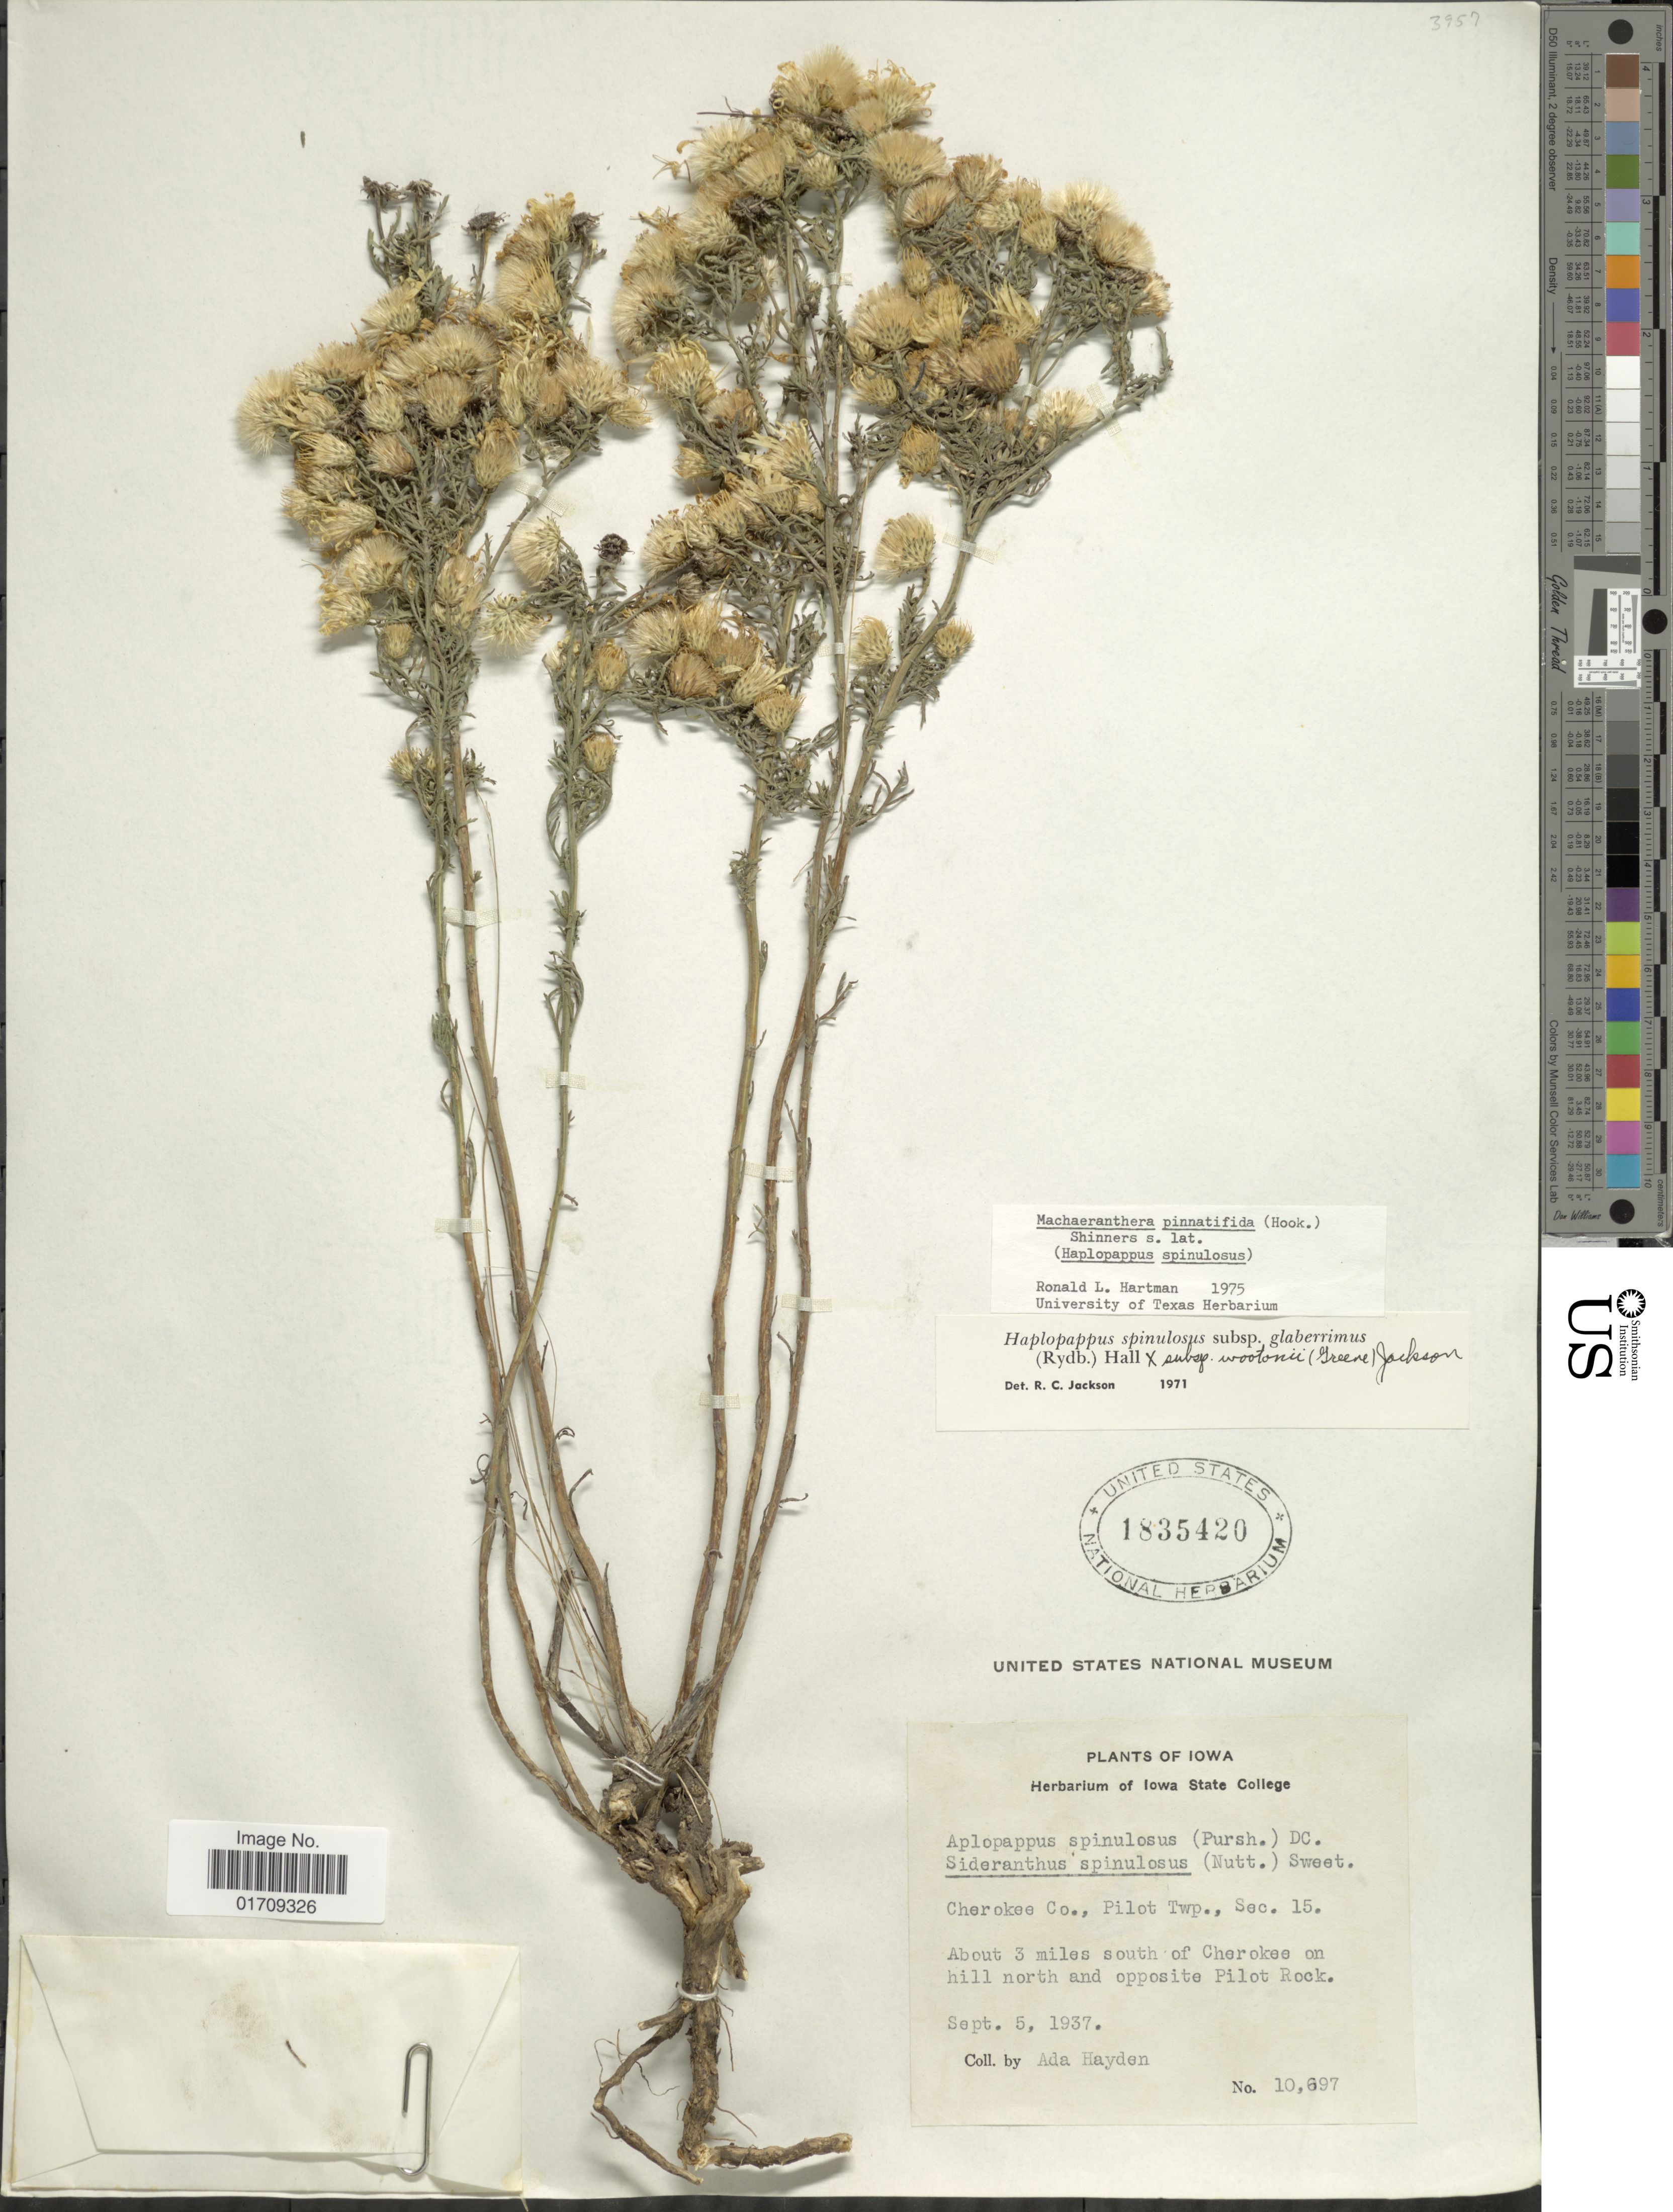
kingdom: Plantae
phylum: Tracheophyta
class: Magnoliopsida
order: Asterales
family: Asteraceae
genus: Machaeranthera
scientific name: Machaeranthera pinnatifida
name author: (Hook.) Shinners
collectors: Ada Hayden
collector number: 10697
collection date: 1937-09-05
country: United States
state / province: Iowa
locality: Cherokee Co., Pilot Twp., Sec. 15, about 3 miles south of Cherokee on hill north and opposite Pilot Rock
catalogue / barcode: US 1835420